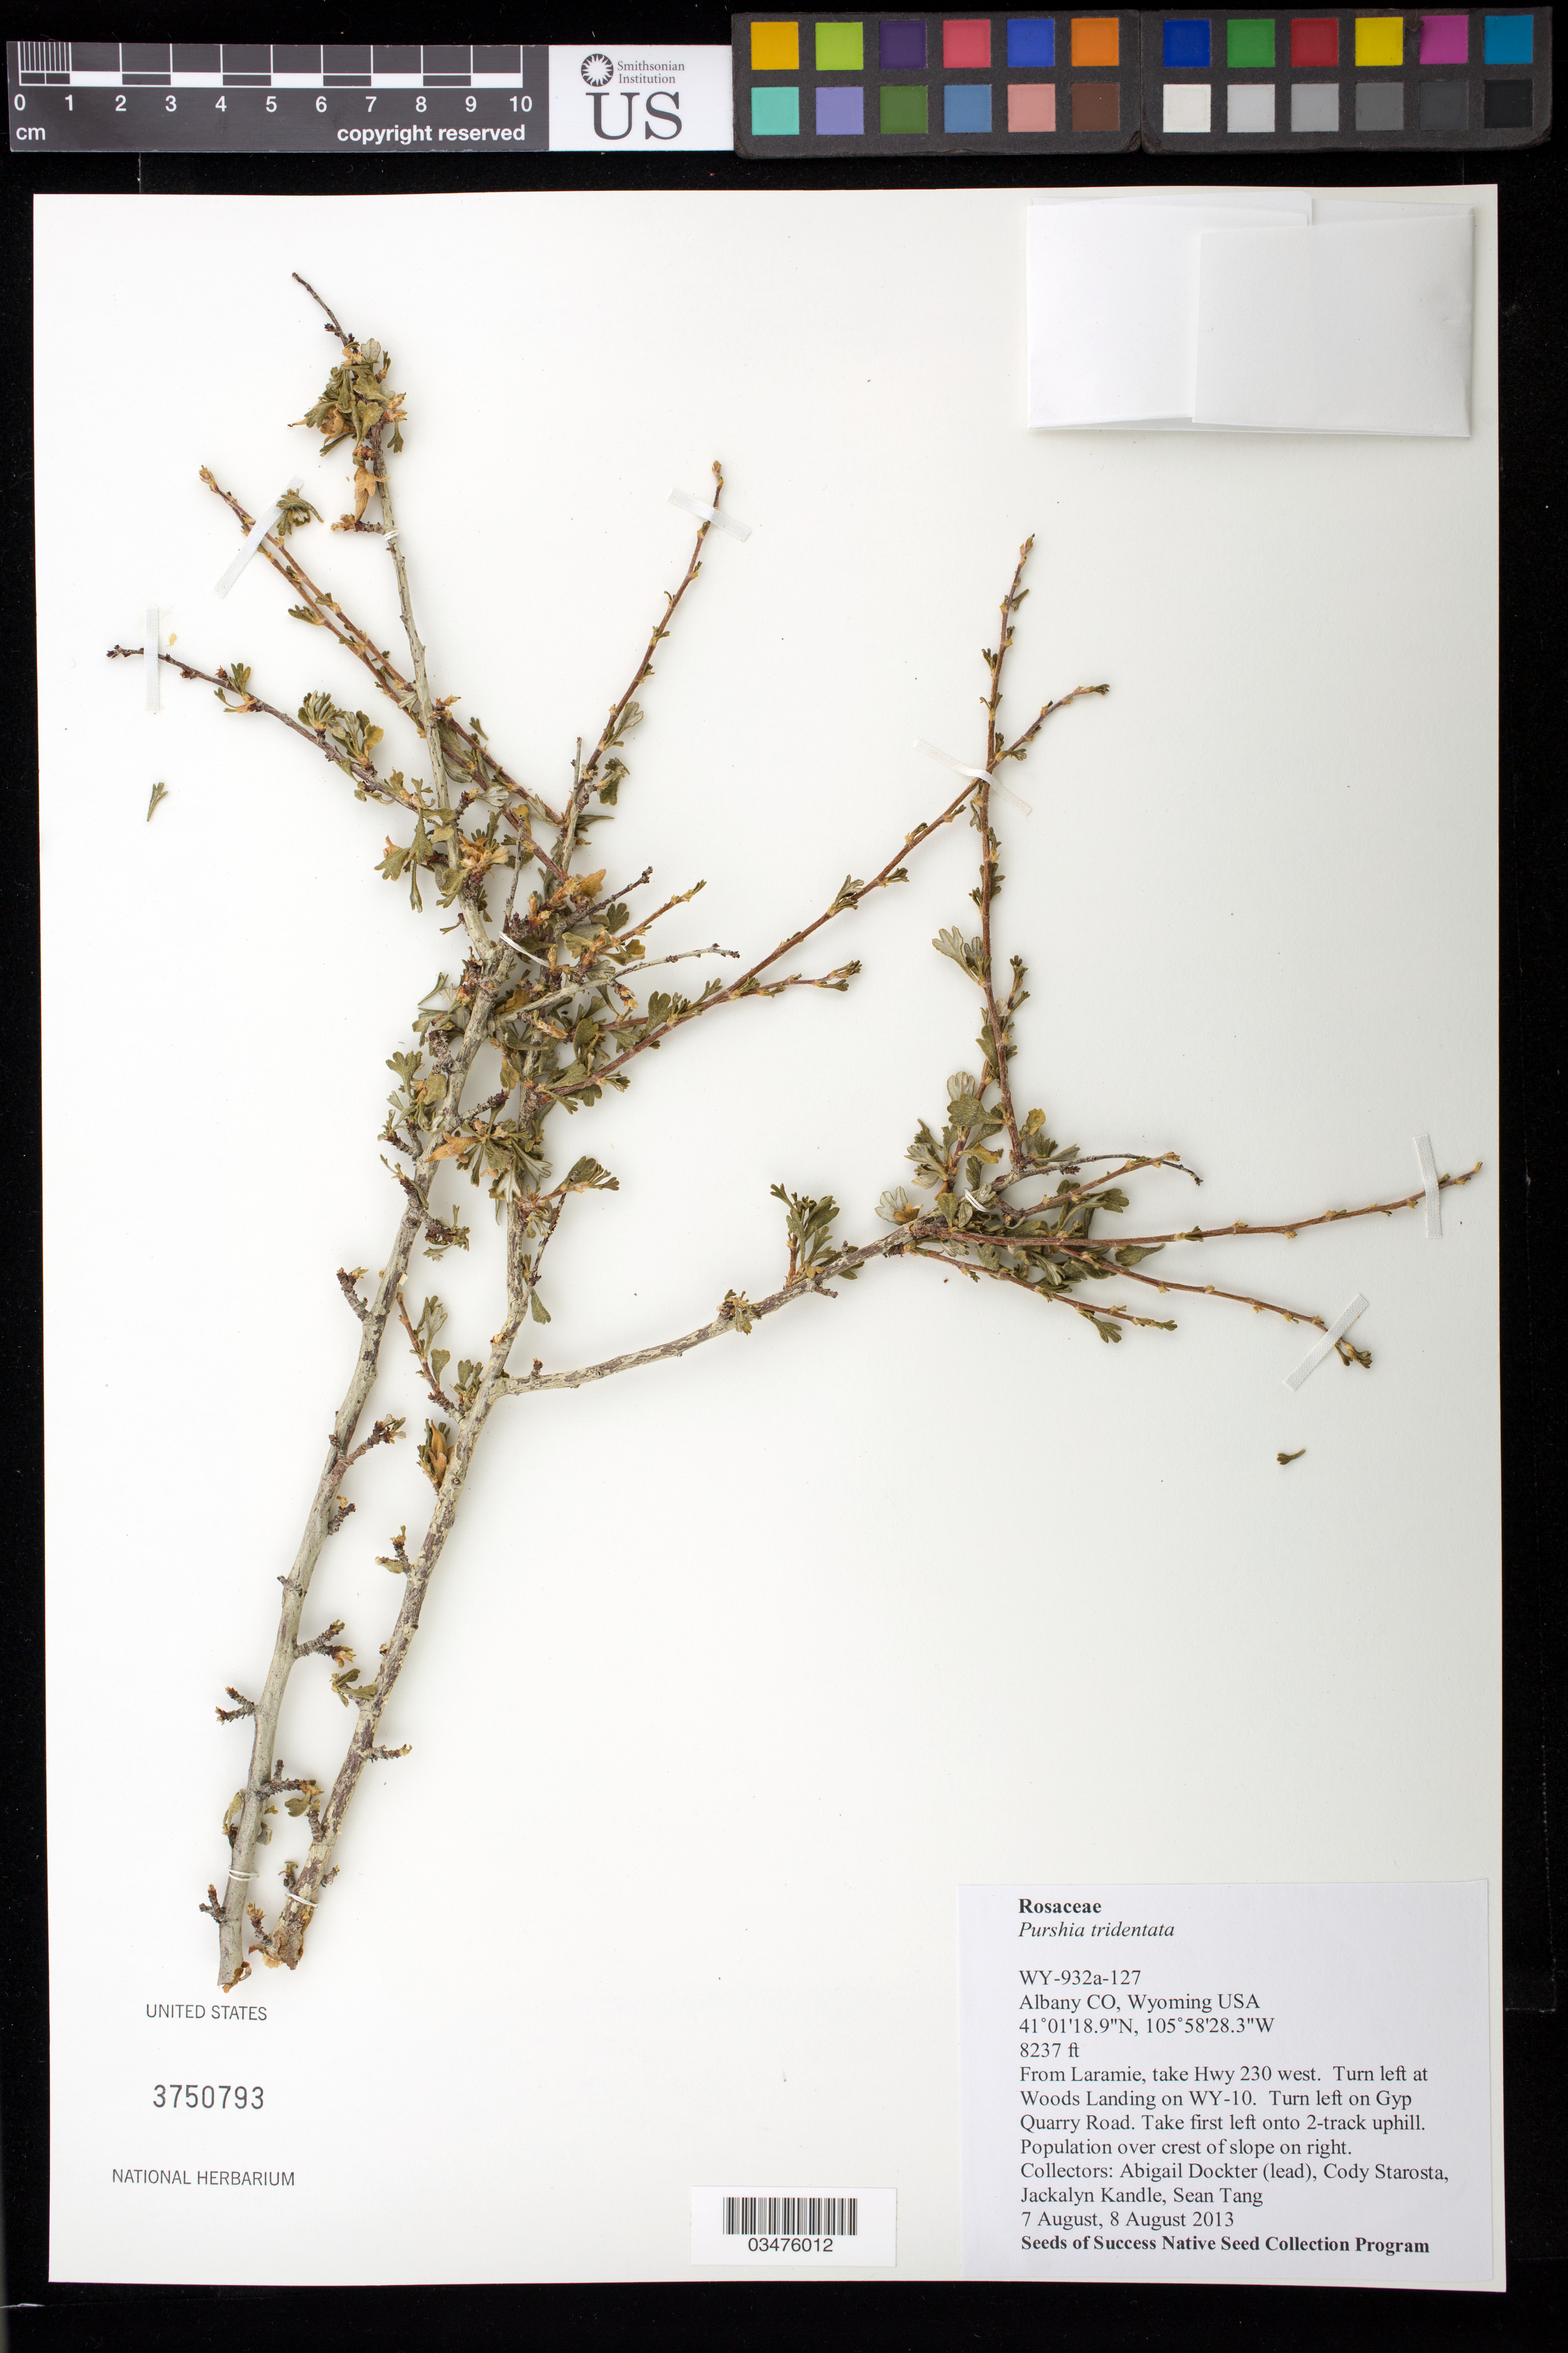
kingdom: Plantae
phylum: Tracheophyta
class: Magnoliopsida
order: Rosales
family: Rosaceae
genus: Purshia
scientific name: Purshia tridentata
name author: (Pursh) DC.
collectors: A. Dockter, C. Starosta, J. Kandle & S. Tang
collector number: WY932A-127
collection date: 2013-08-07,2013-08-08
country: United States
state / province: Wyoming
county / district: Albany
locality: Gyp Quarry Road.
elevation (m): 2511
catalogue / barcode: US 3750793